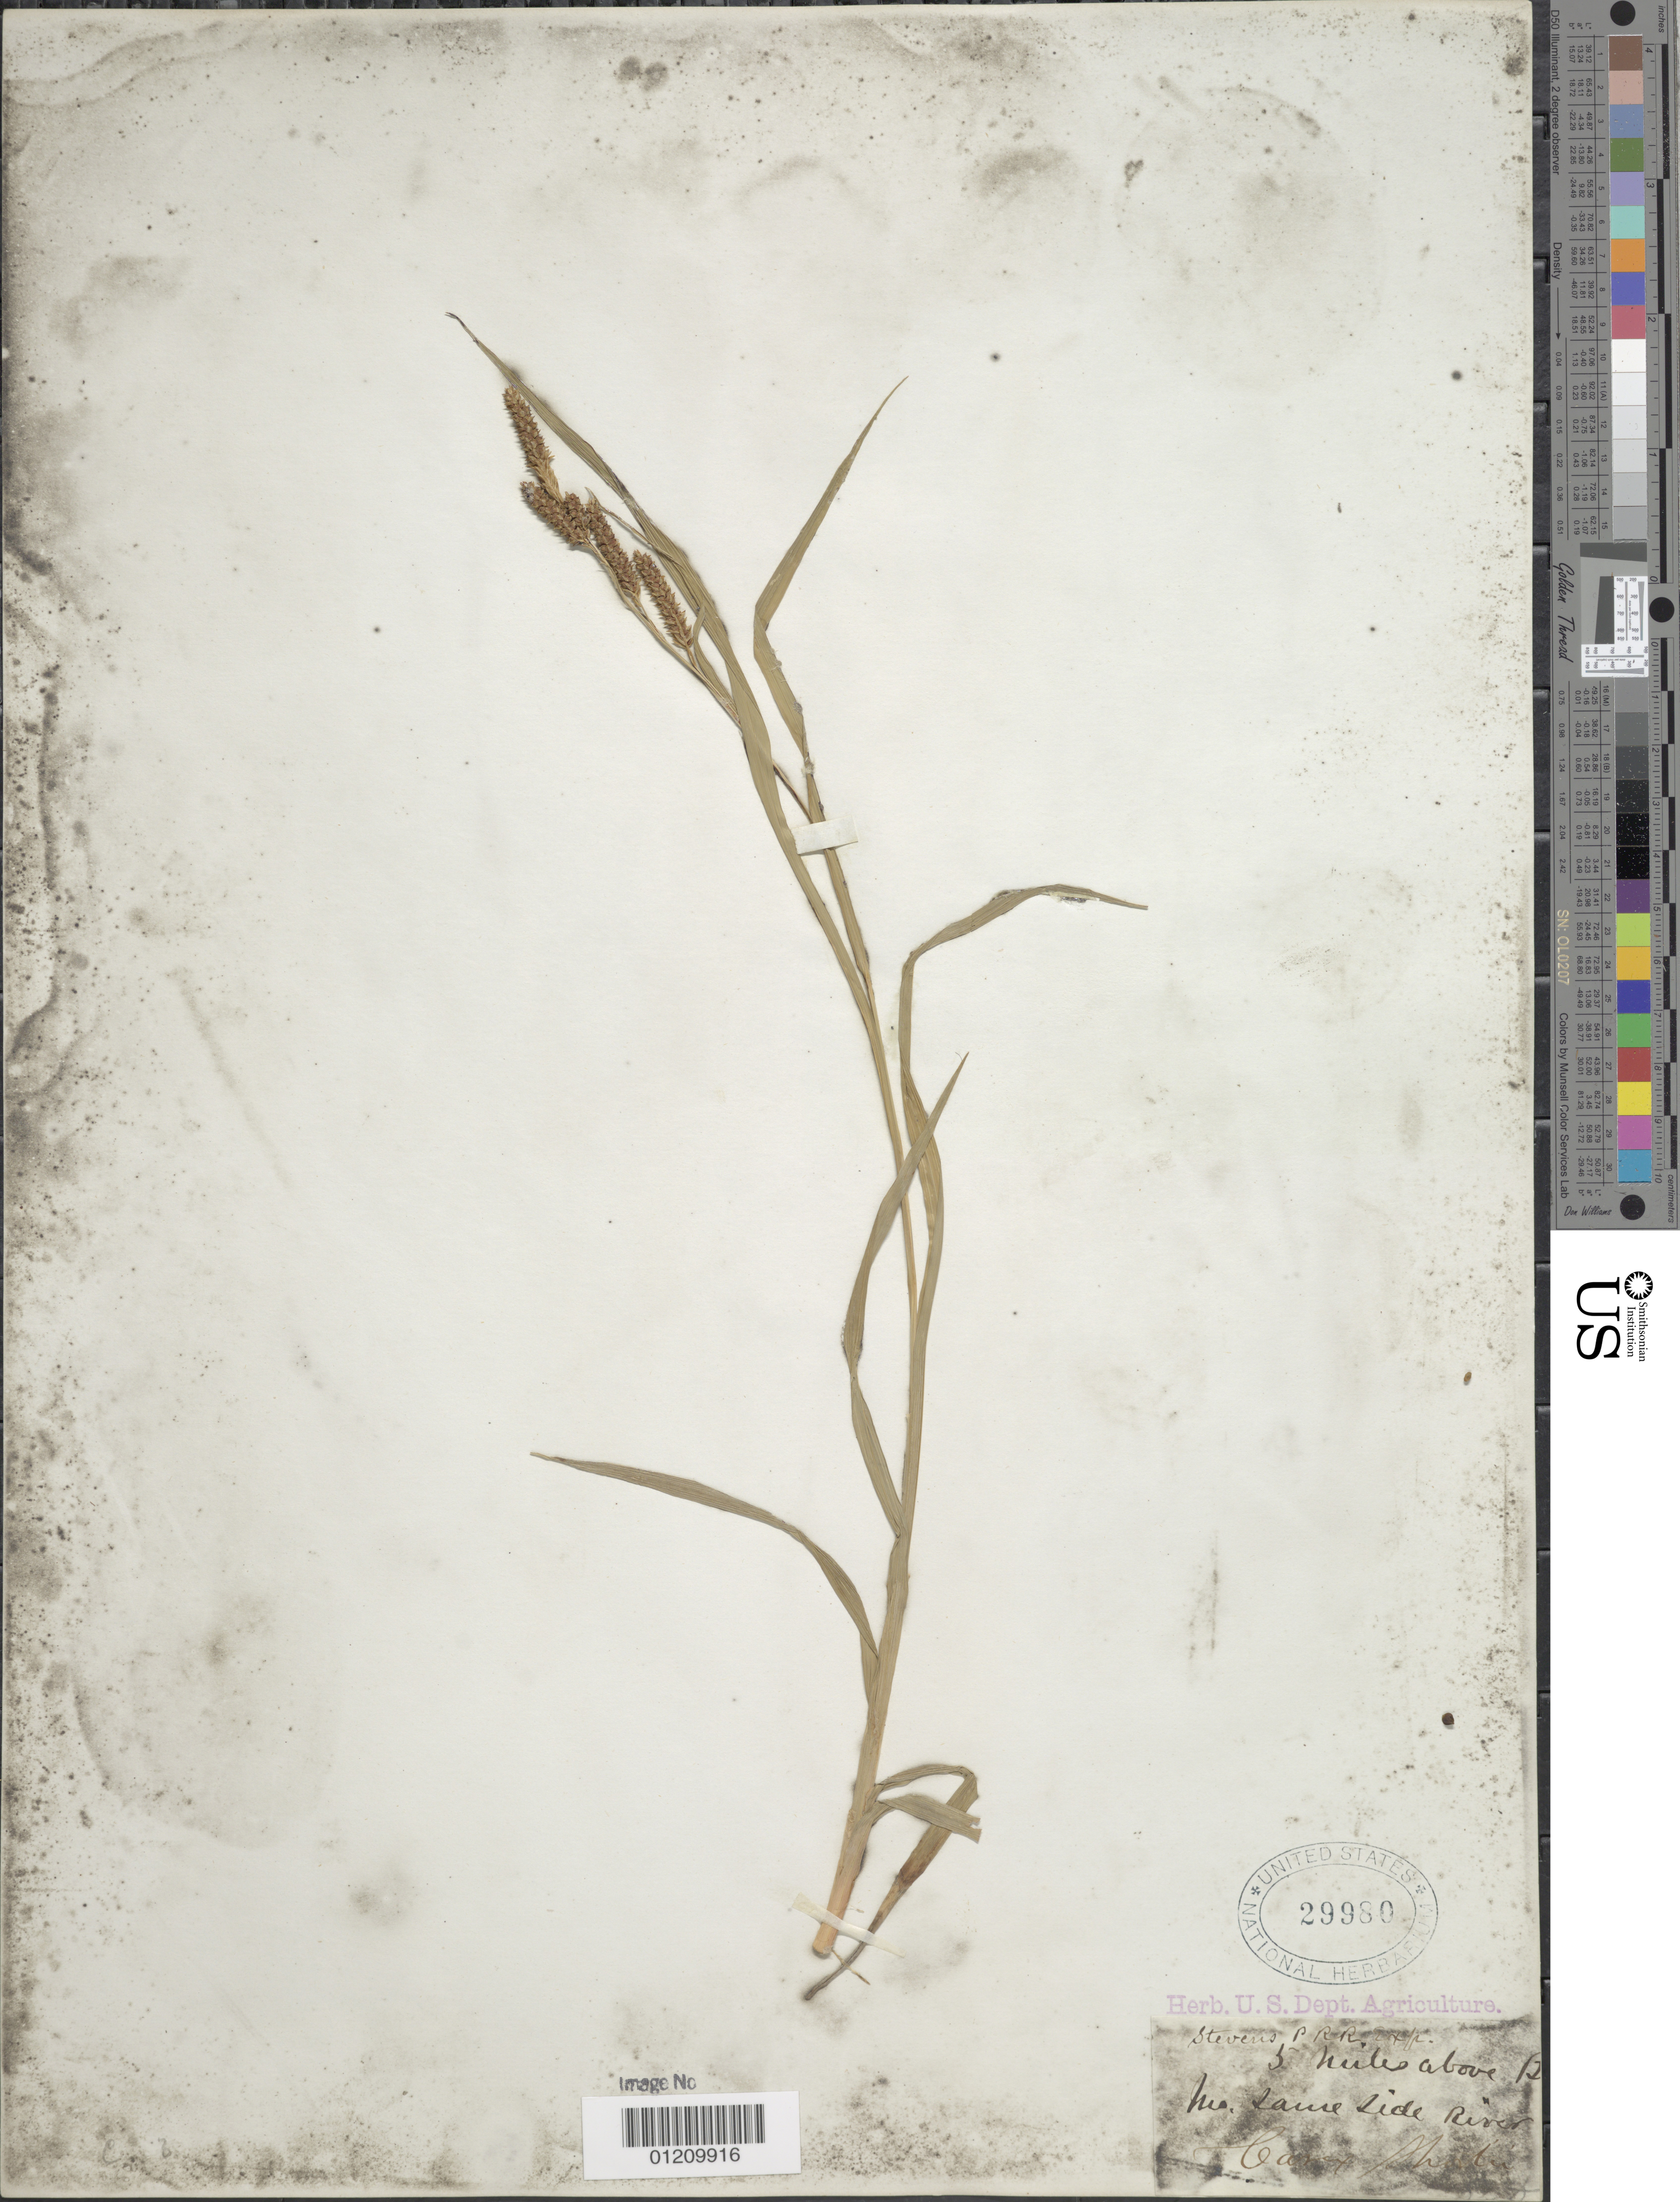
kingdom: Plantae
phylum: Tracheophyta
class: Liliopsida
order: Poales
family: Cyperaceae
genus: Carex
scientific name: Carex shortiana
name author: Dewey & Torr.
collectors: -- Stevens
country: United States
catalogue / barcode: US 29980